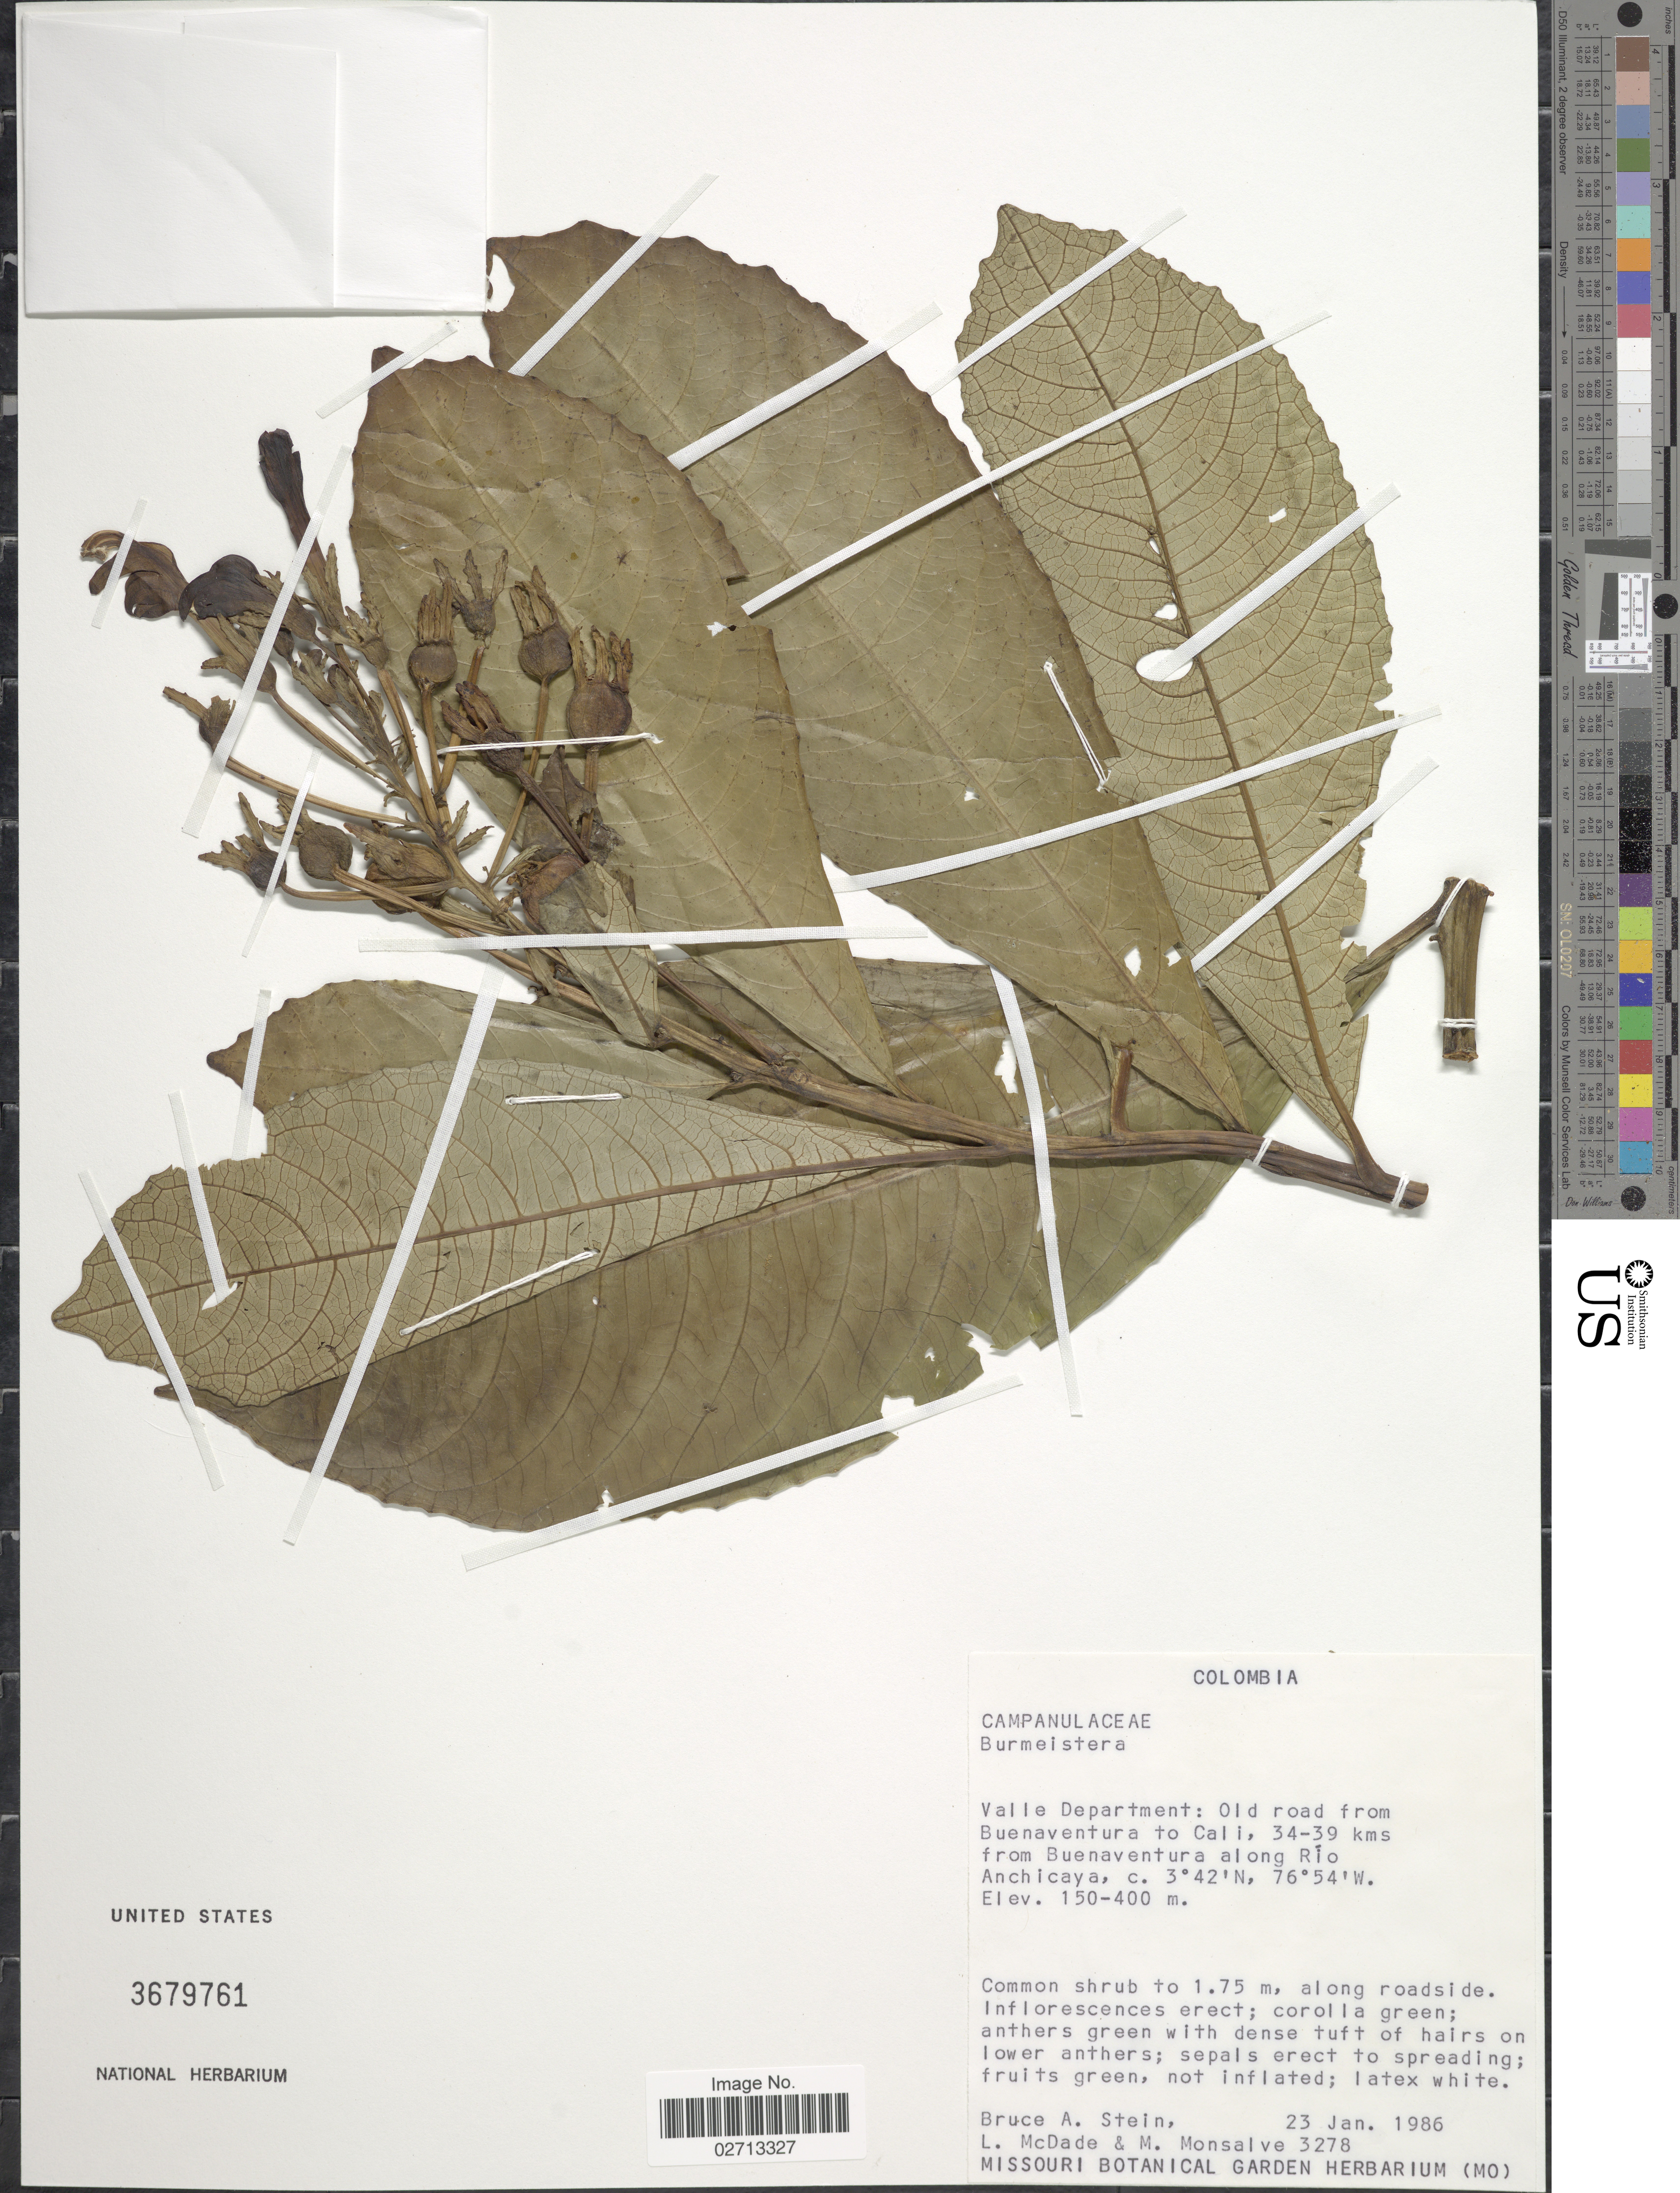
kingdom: Plantae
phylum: Tracheophyta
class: Magnoliopsida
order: Asterales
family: Campanulaceae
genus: Burmeistera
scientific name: Burmeistera sp.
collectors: B. A. Stein, L. McDade & M. Monsalve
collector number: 3278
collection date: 1986-01-23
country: Colombia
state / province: Valle del Cauca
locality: Valle Department: Old road from Buenaventura to Cali, 34-39 kms from Buenaventura along Río Anchicaya.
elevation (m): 150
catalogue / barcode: US 3679761